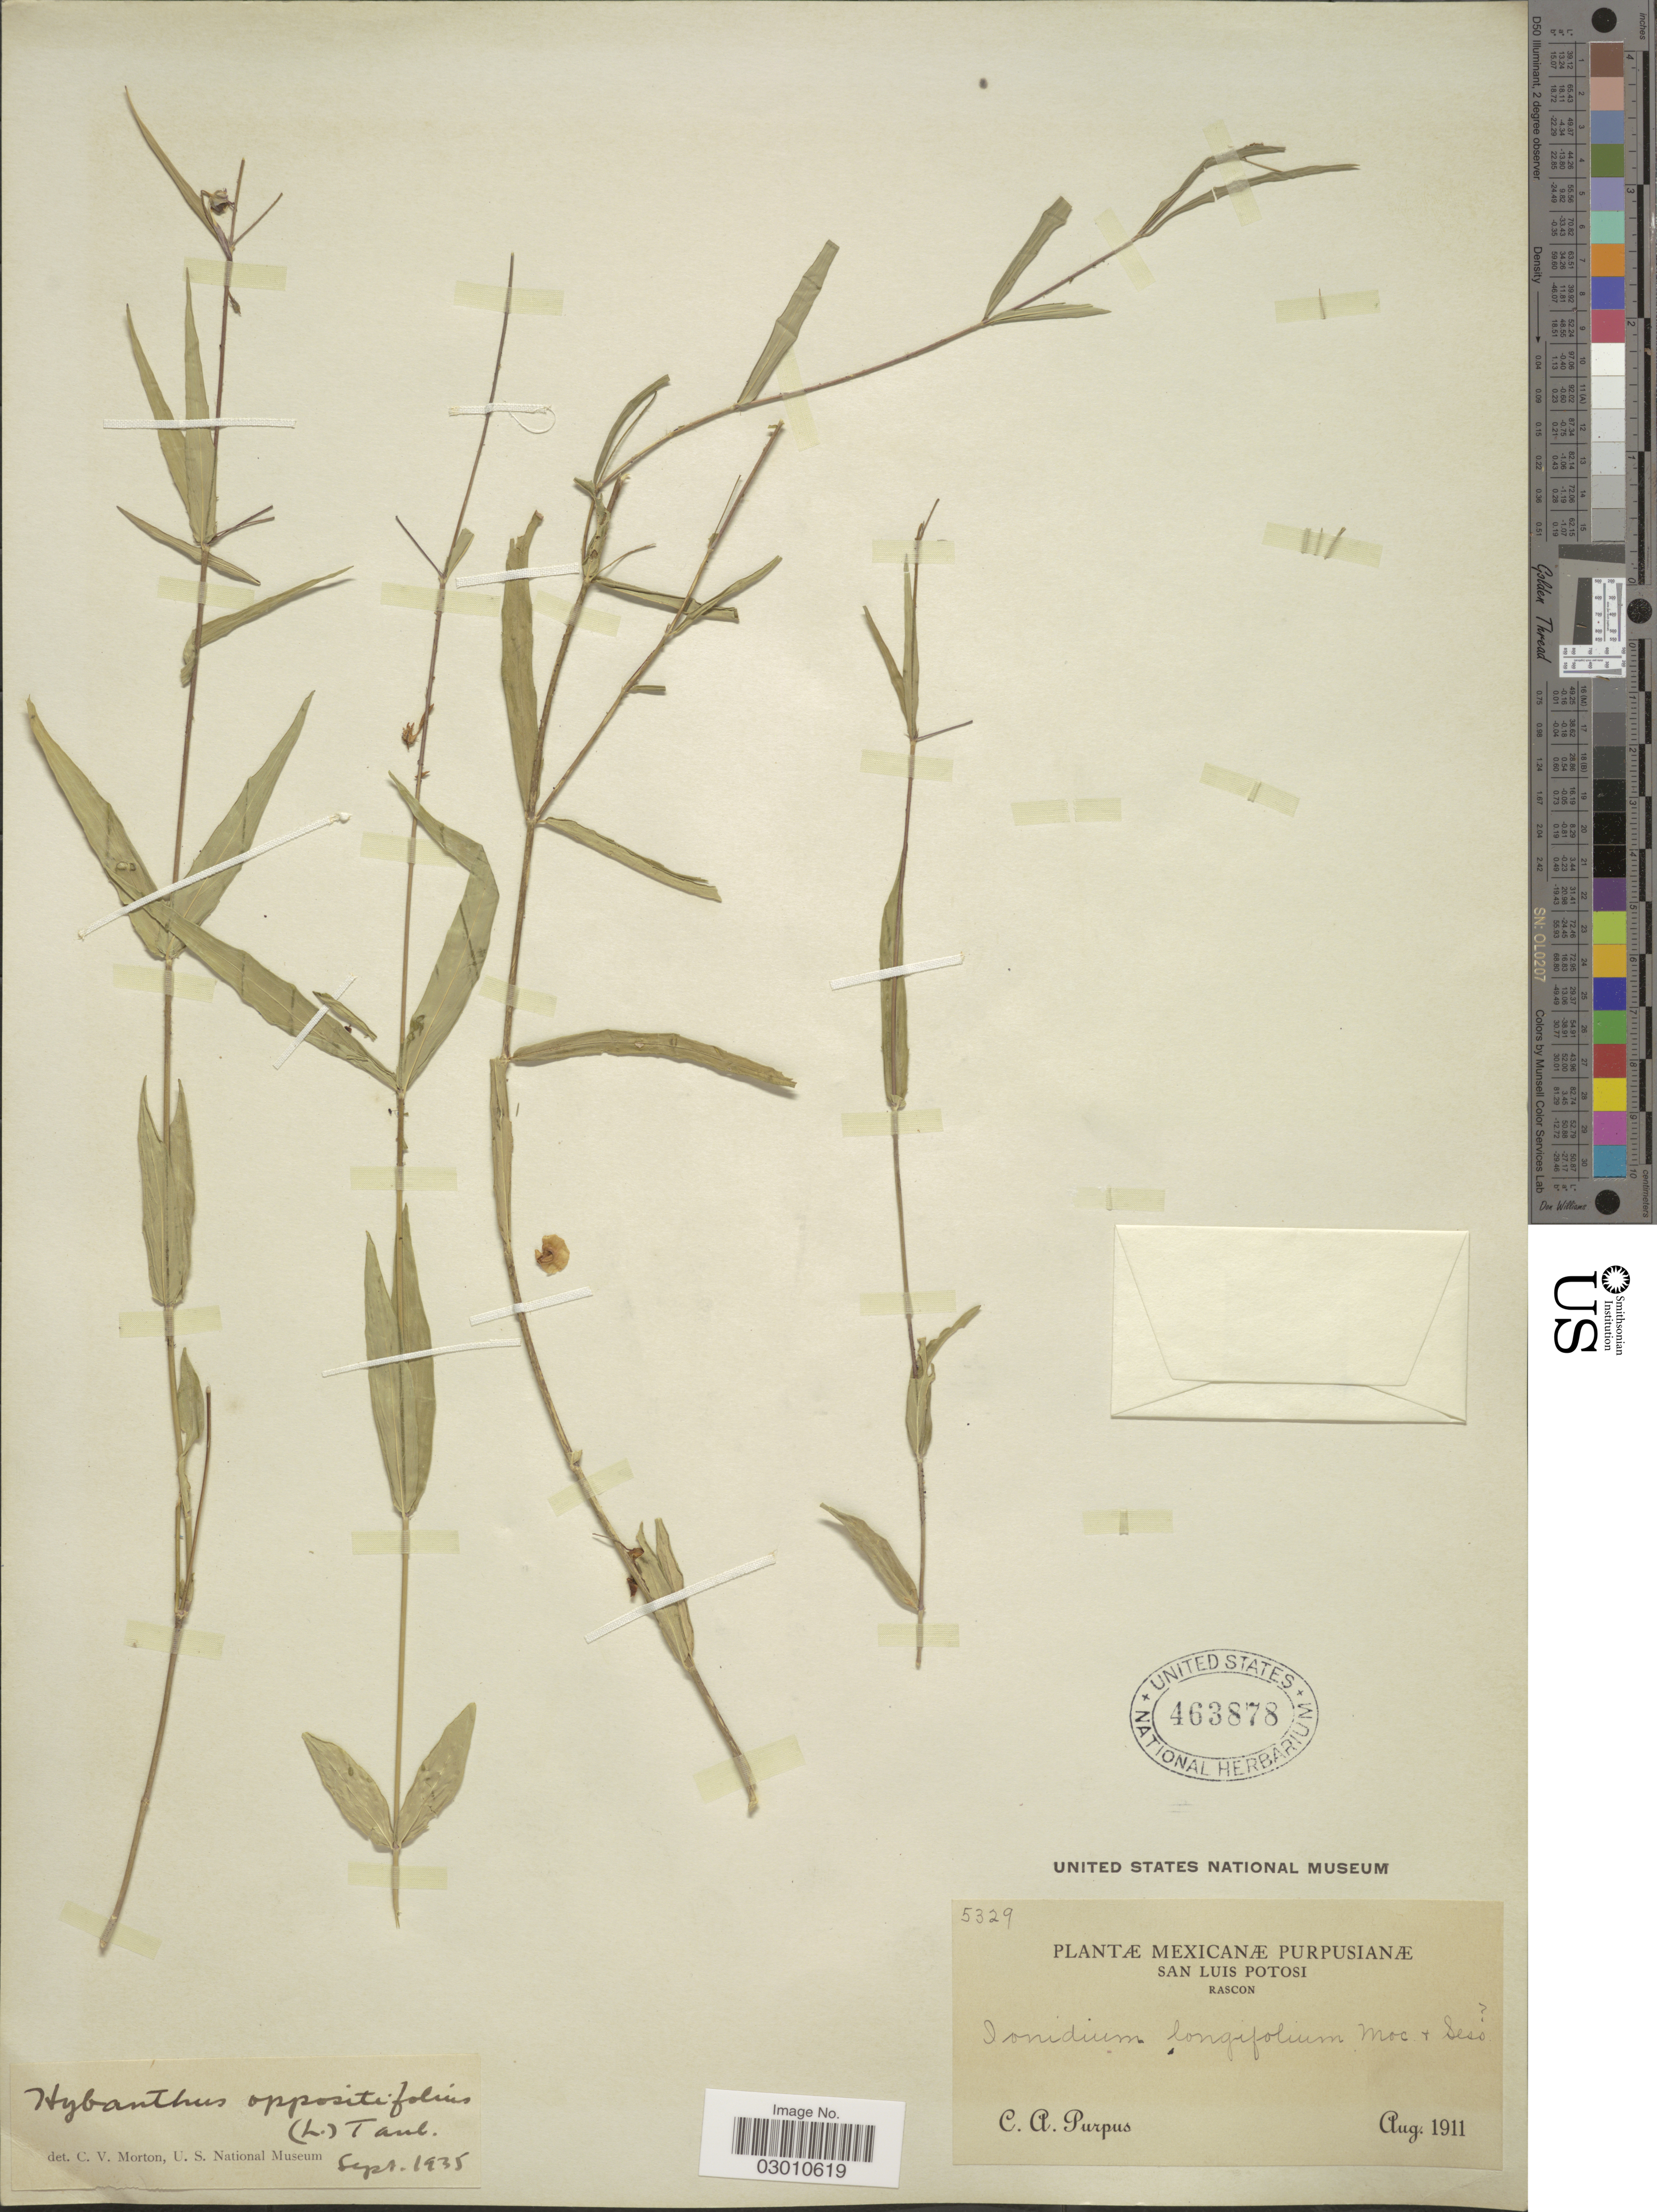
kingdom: Plantae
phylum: Tracheophyta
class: Magnoliopsida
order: Malpighiales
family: Violaceae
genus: Pombalia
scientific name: Pombalia oppositifolia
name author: (L.) Paula-Souza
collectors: C. A. Purpus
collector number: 5329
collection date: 1911-08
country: Mexico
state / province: San Luis Potosí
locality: Rascon.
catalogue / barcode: US 463878